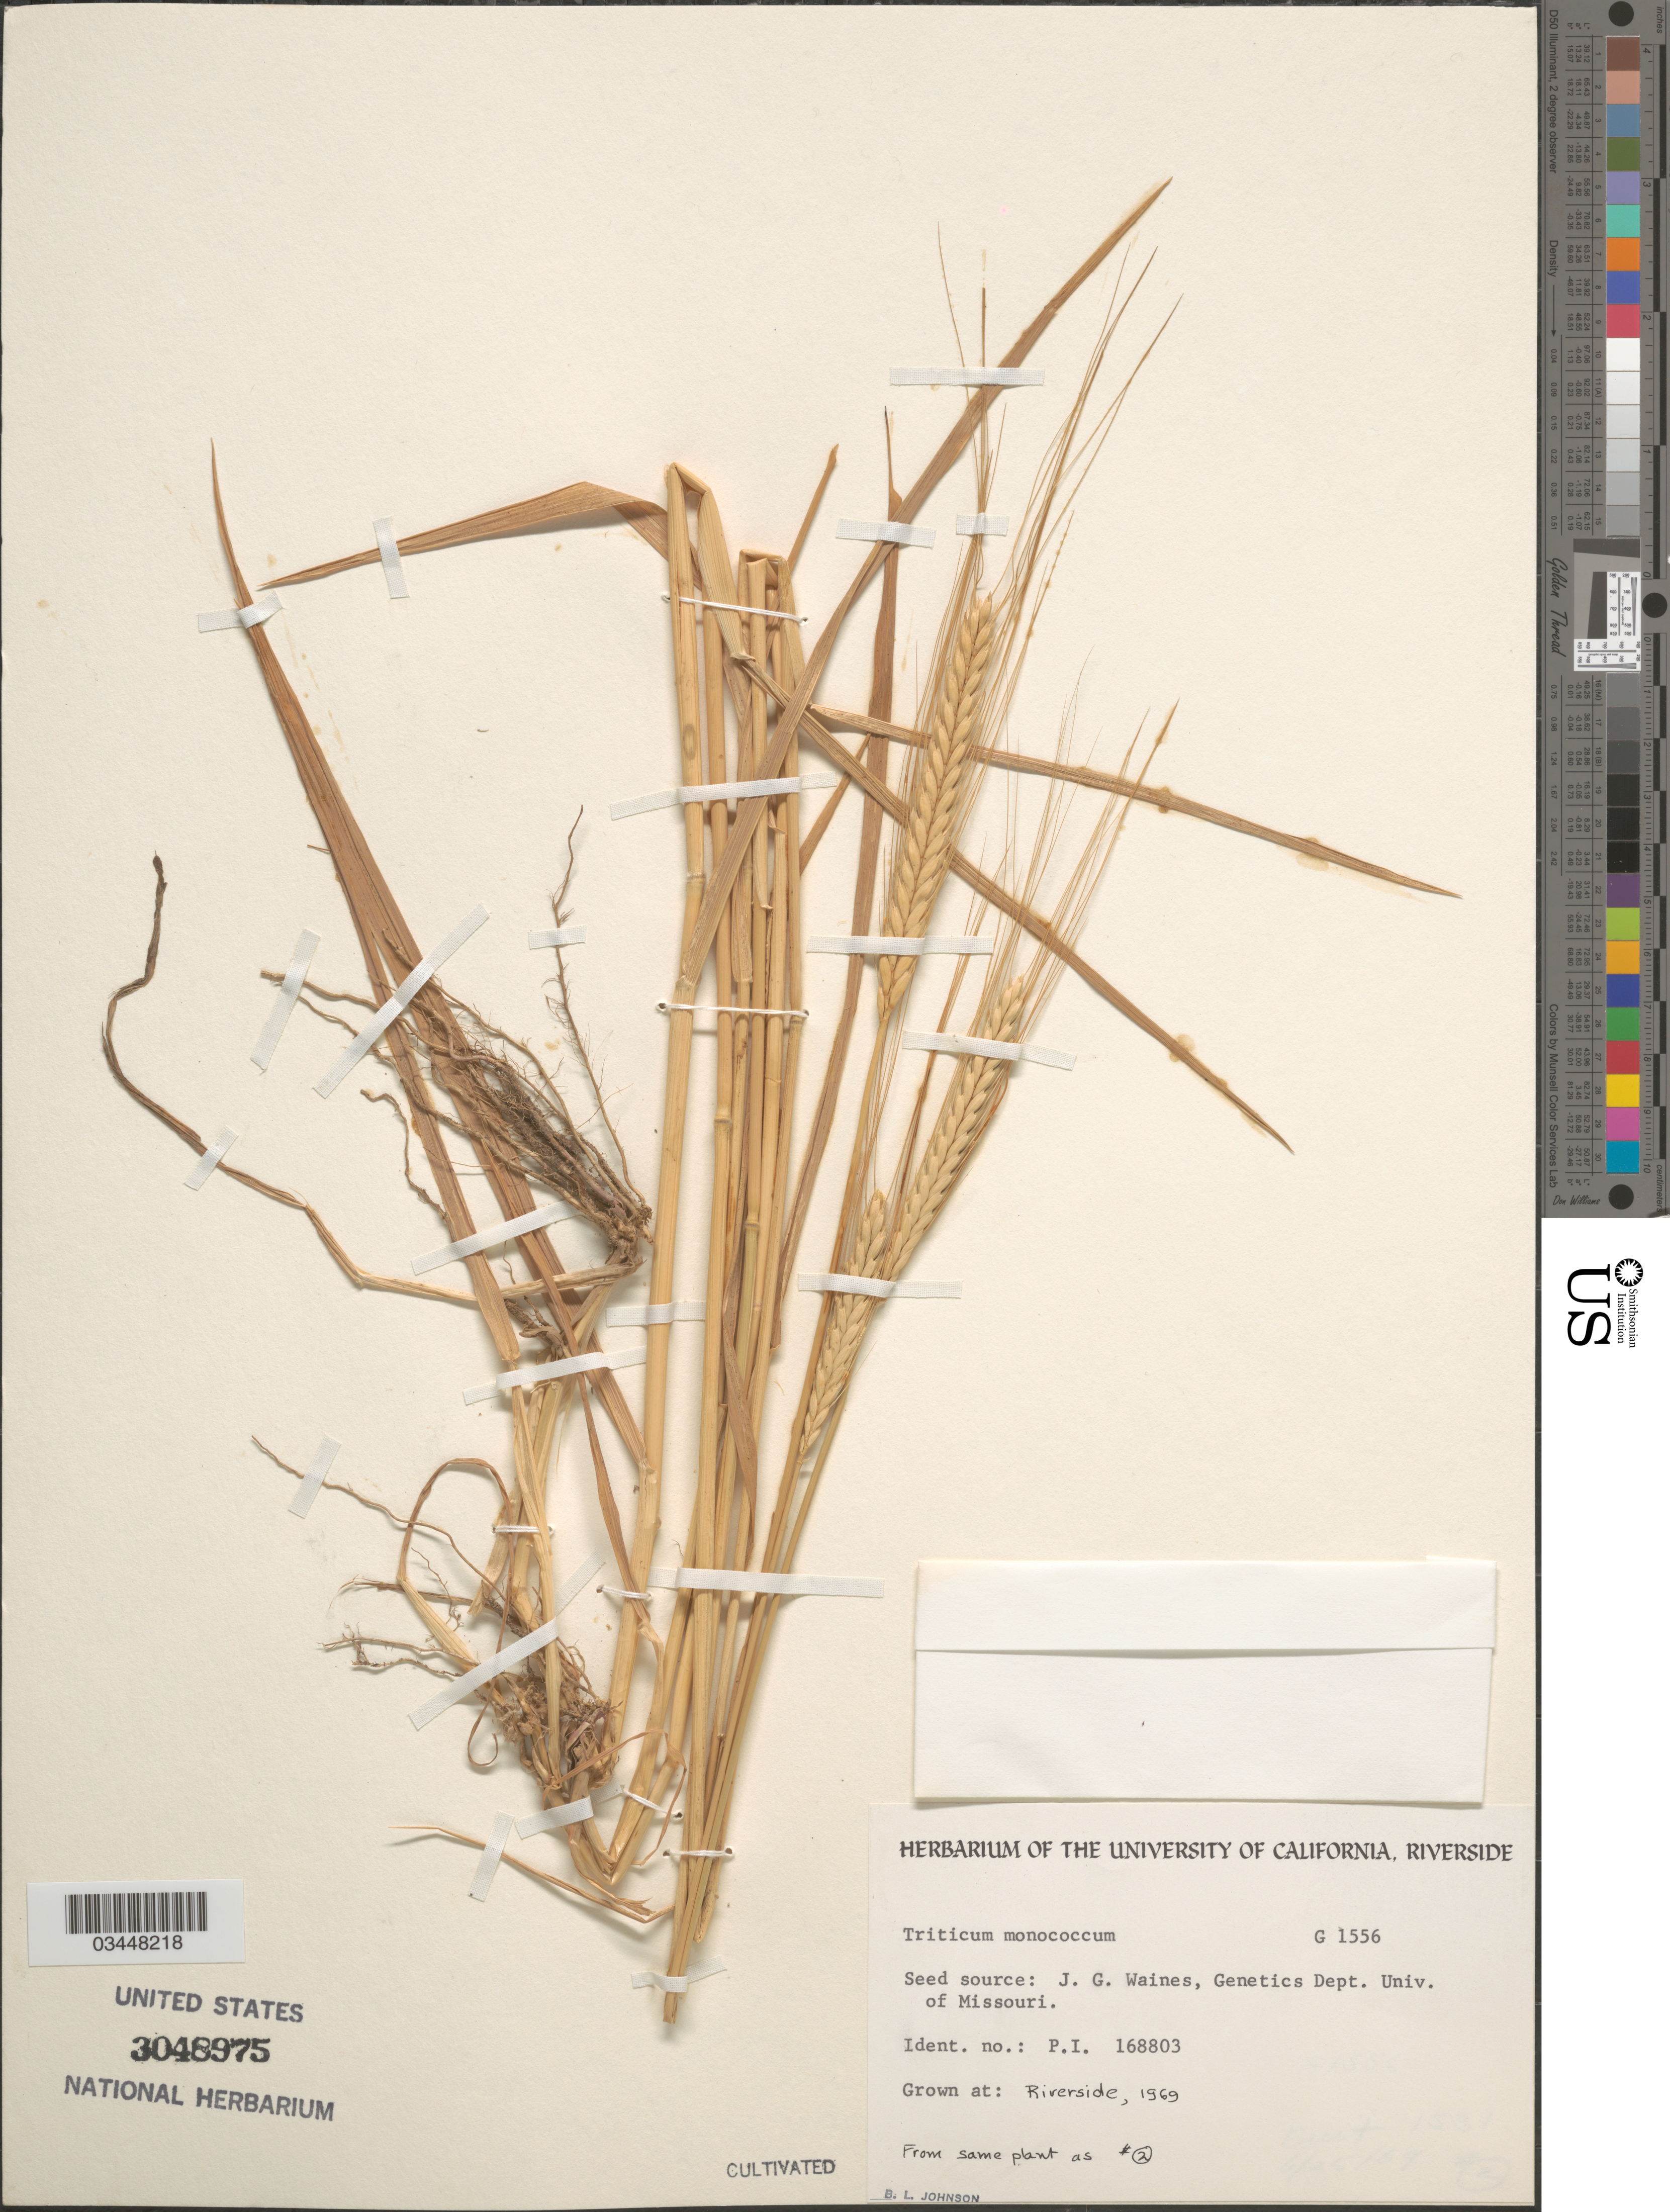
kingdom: Plantae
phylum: Tracheophyta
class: Liliopsida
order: Poales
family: Poaceae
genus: Triticum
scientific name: Triticum monococcum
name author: L.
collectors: B. Johnson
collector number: G1556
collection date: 1969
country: United States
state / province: California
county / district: Riverside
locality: Riverside.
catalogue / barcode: US 3048975